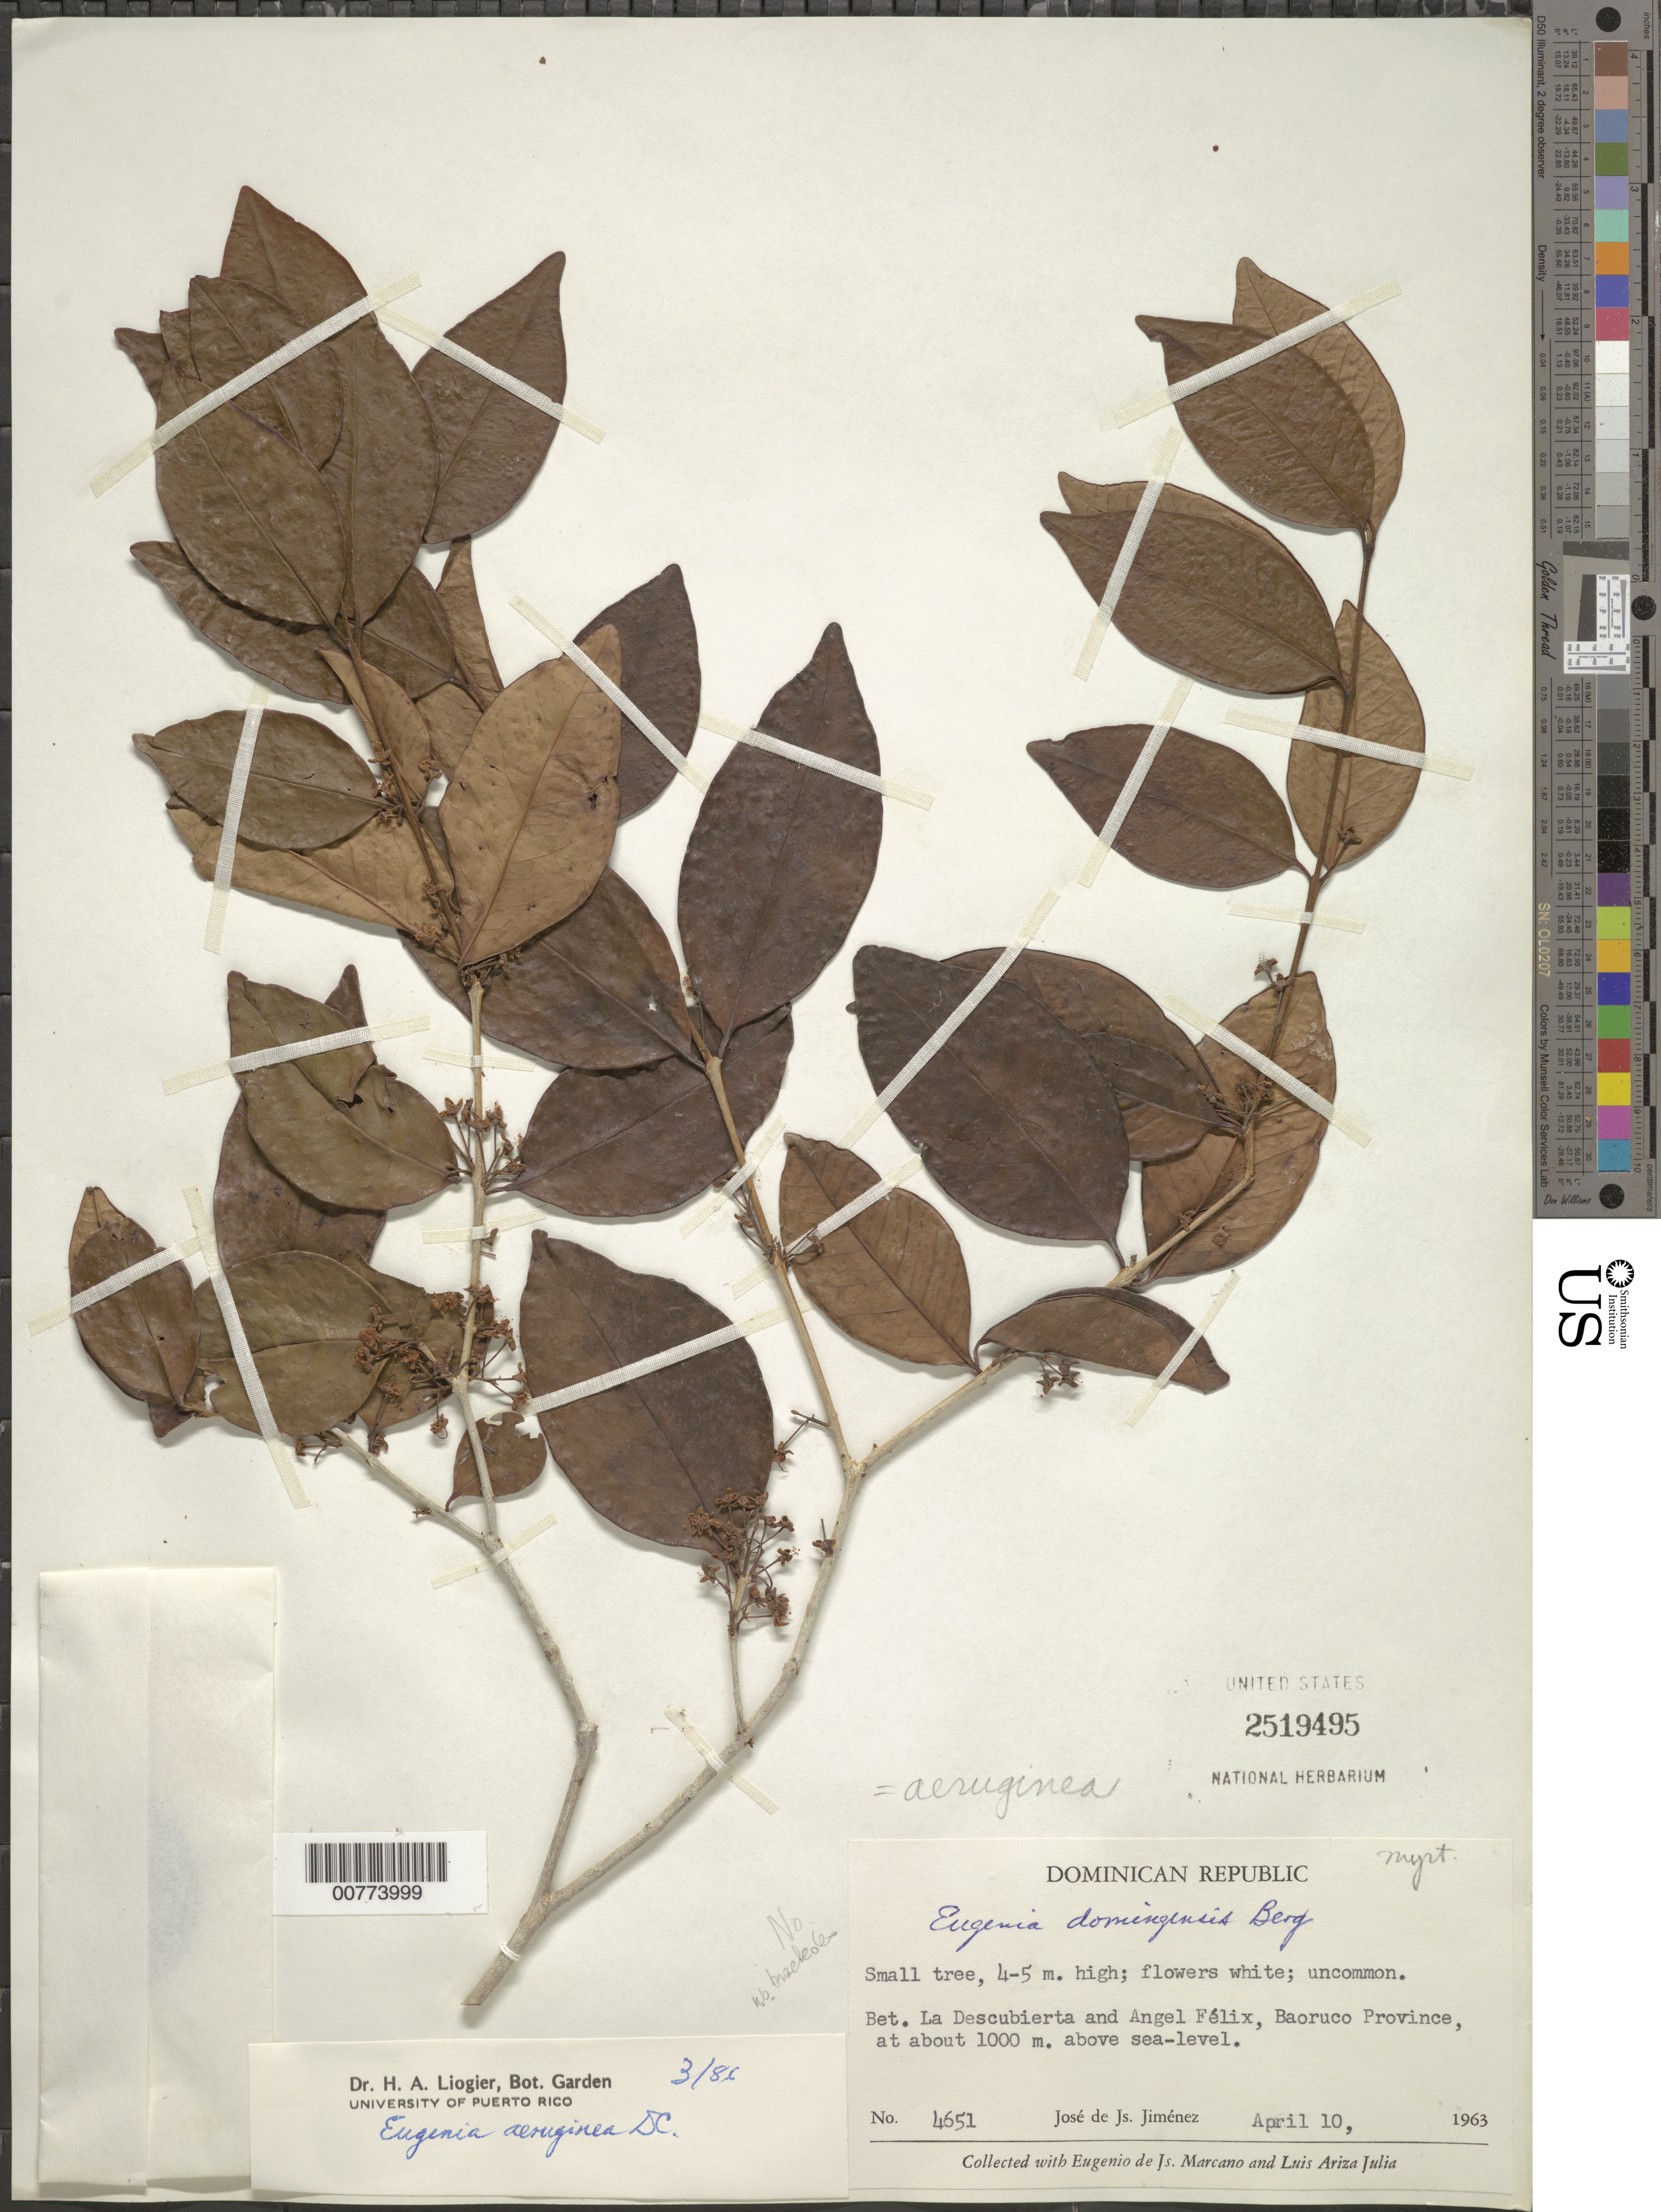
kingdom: Plantae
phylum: Tracheophyta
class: Magnoliopsida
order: Myrtales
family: Myrtaceae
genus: Eugenia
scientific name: Eugenia aeruginea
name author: DC.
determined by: Liogier, Alain H.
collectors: J. J. Jiménez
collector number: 4651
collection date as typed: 10 Apr 1963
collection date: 1963-04-10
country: Dominican Republic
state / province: Baoruco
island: Hispaniola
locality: Bet. La Descubierta and Angel Félix.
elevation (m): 1000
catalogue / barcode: US 2519495